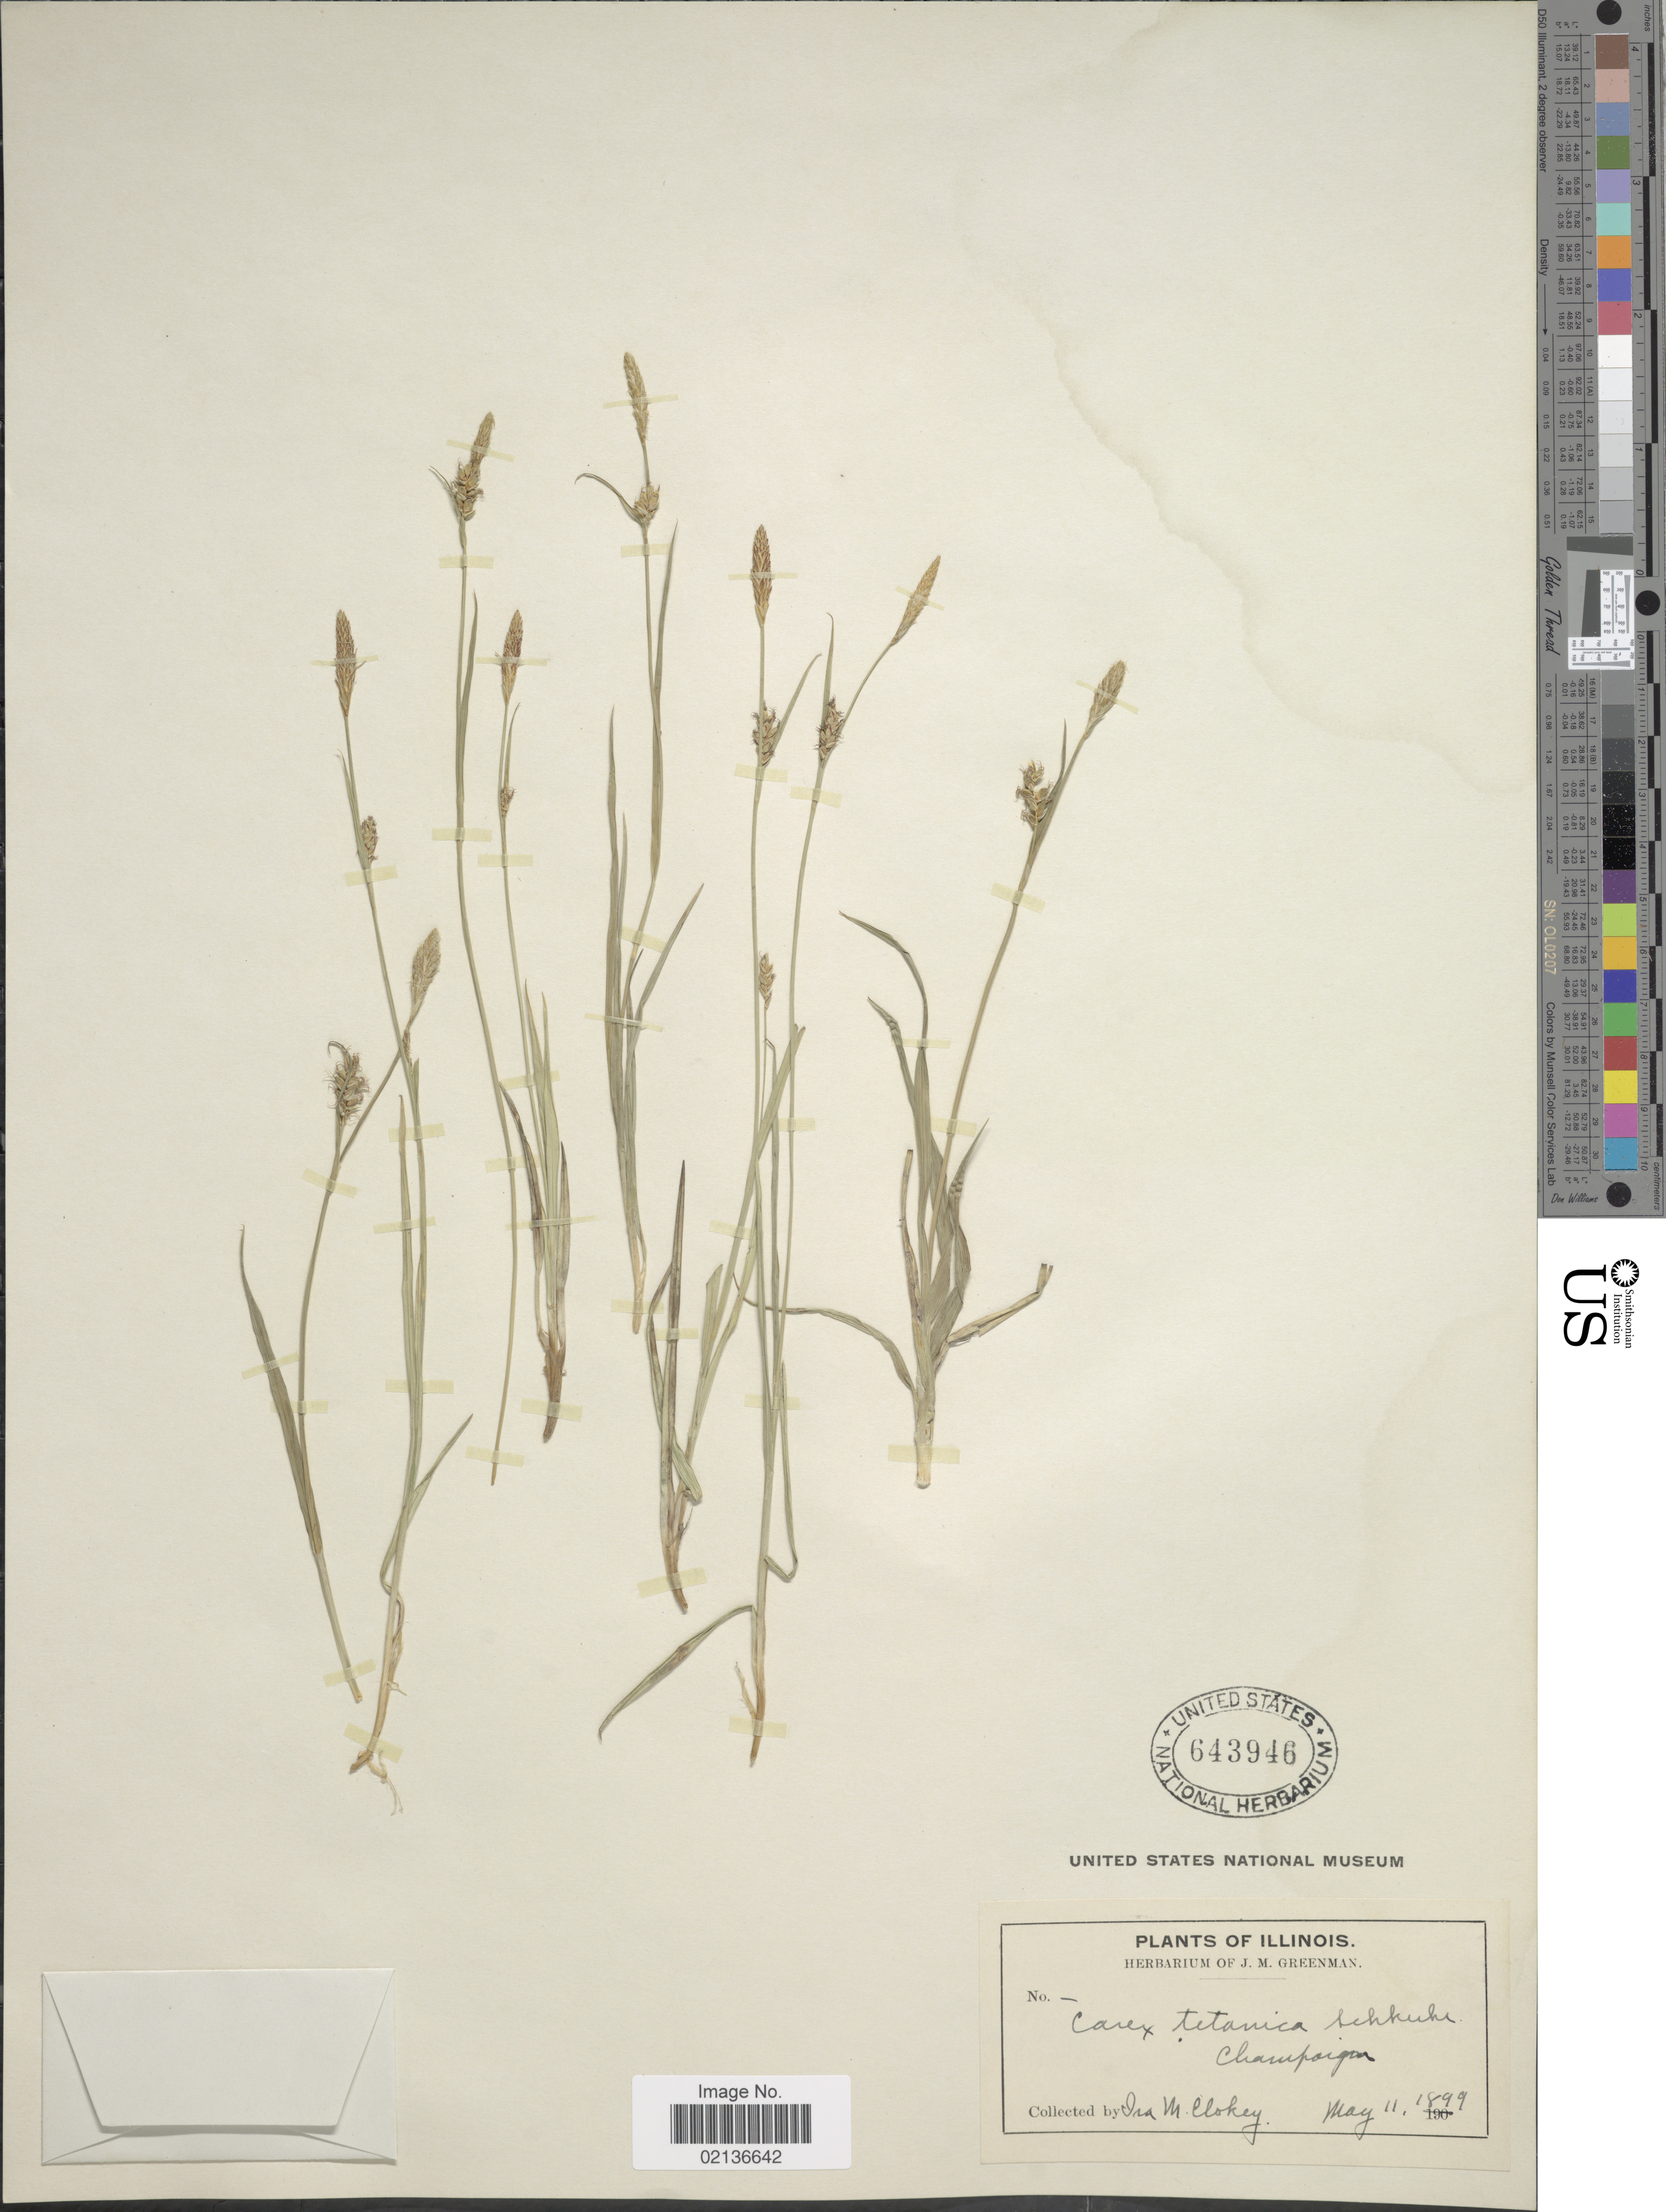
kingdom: Plantae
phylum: Tracheophyta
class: Liliopsida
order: Poales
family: Cyperaceae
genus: Carex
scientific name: Carex tetanica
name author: Schkuhr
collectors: I. W. Clokey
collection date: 1899-05-11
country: United States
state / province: Illinois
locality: Champaign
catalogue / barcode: US 643946